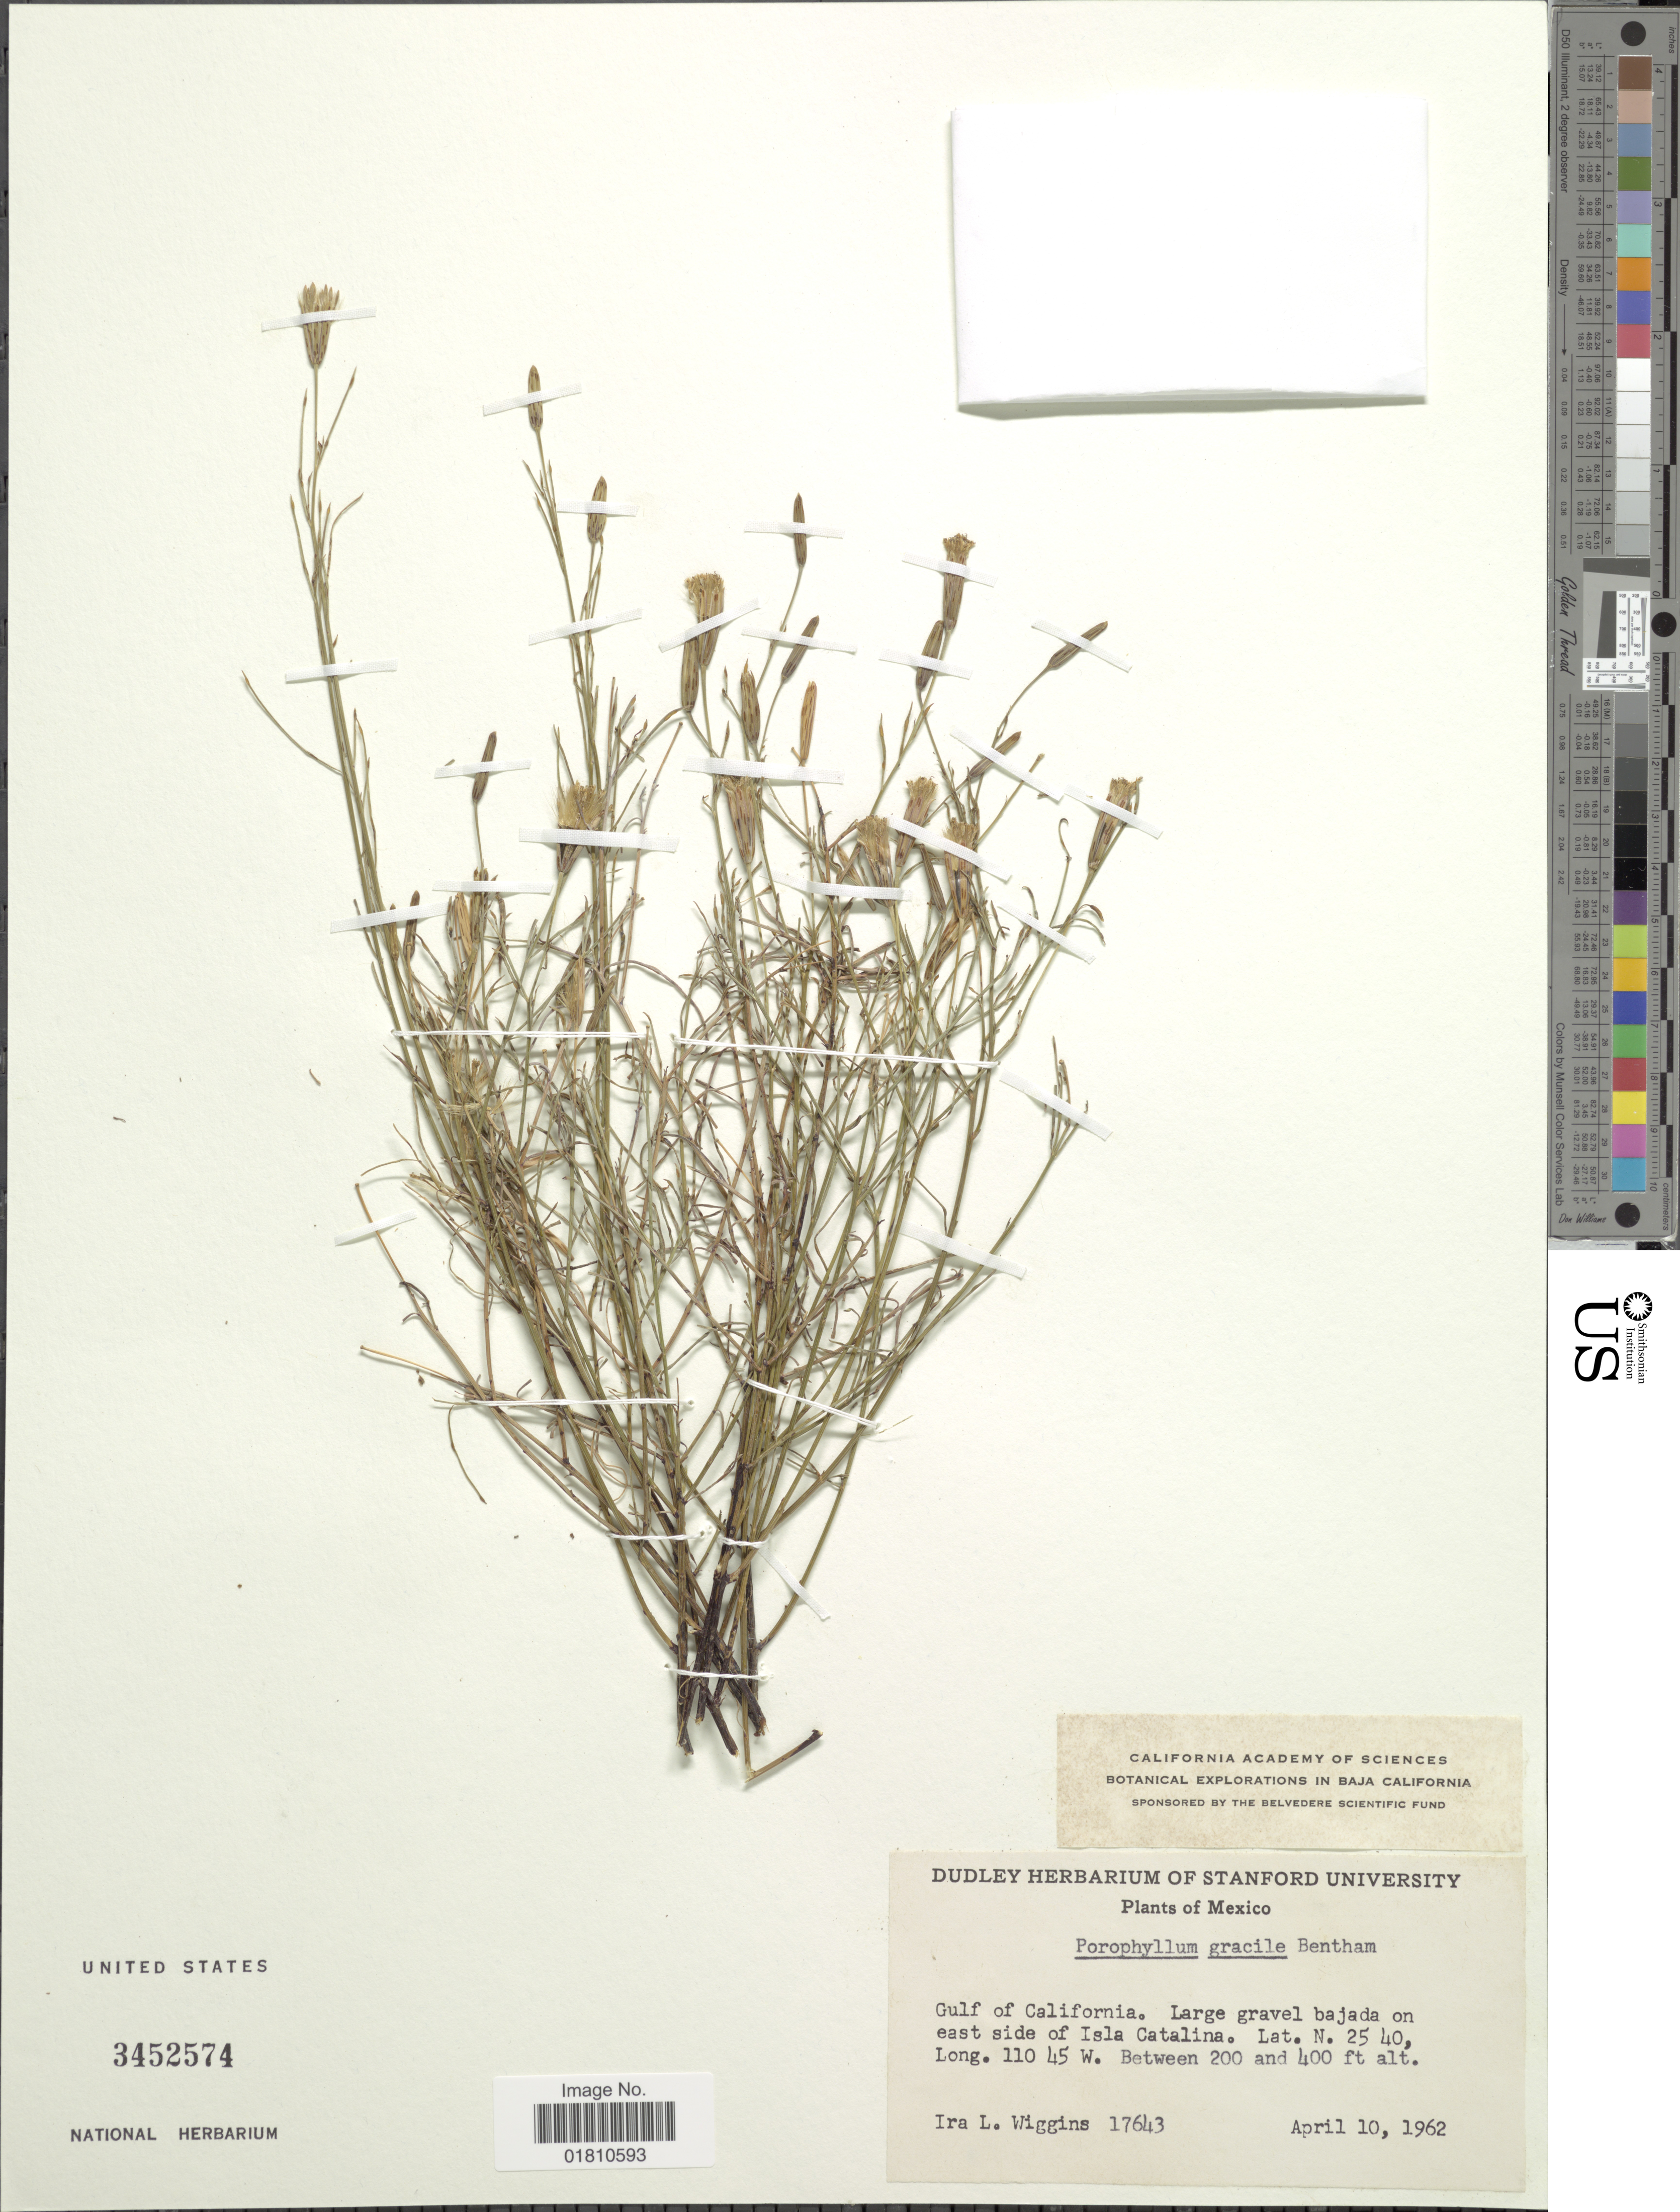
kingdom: Plantae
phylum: Tracheophyta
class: Magnoliopsida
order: Asterales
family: Asteraceae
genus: Porophyllum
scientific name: Porophyllum gracile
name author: Benth.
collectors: I. L. Wiggins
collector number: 17643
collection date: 1962-04-10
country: Mexico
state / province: Baja California Sur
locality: Gulf of California, large gravel bajada on est side of Isla Catalina.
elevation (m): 61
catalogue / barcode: US 3452574